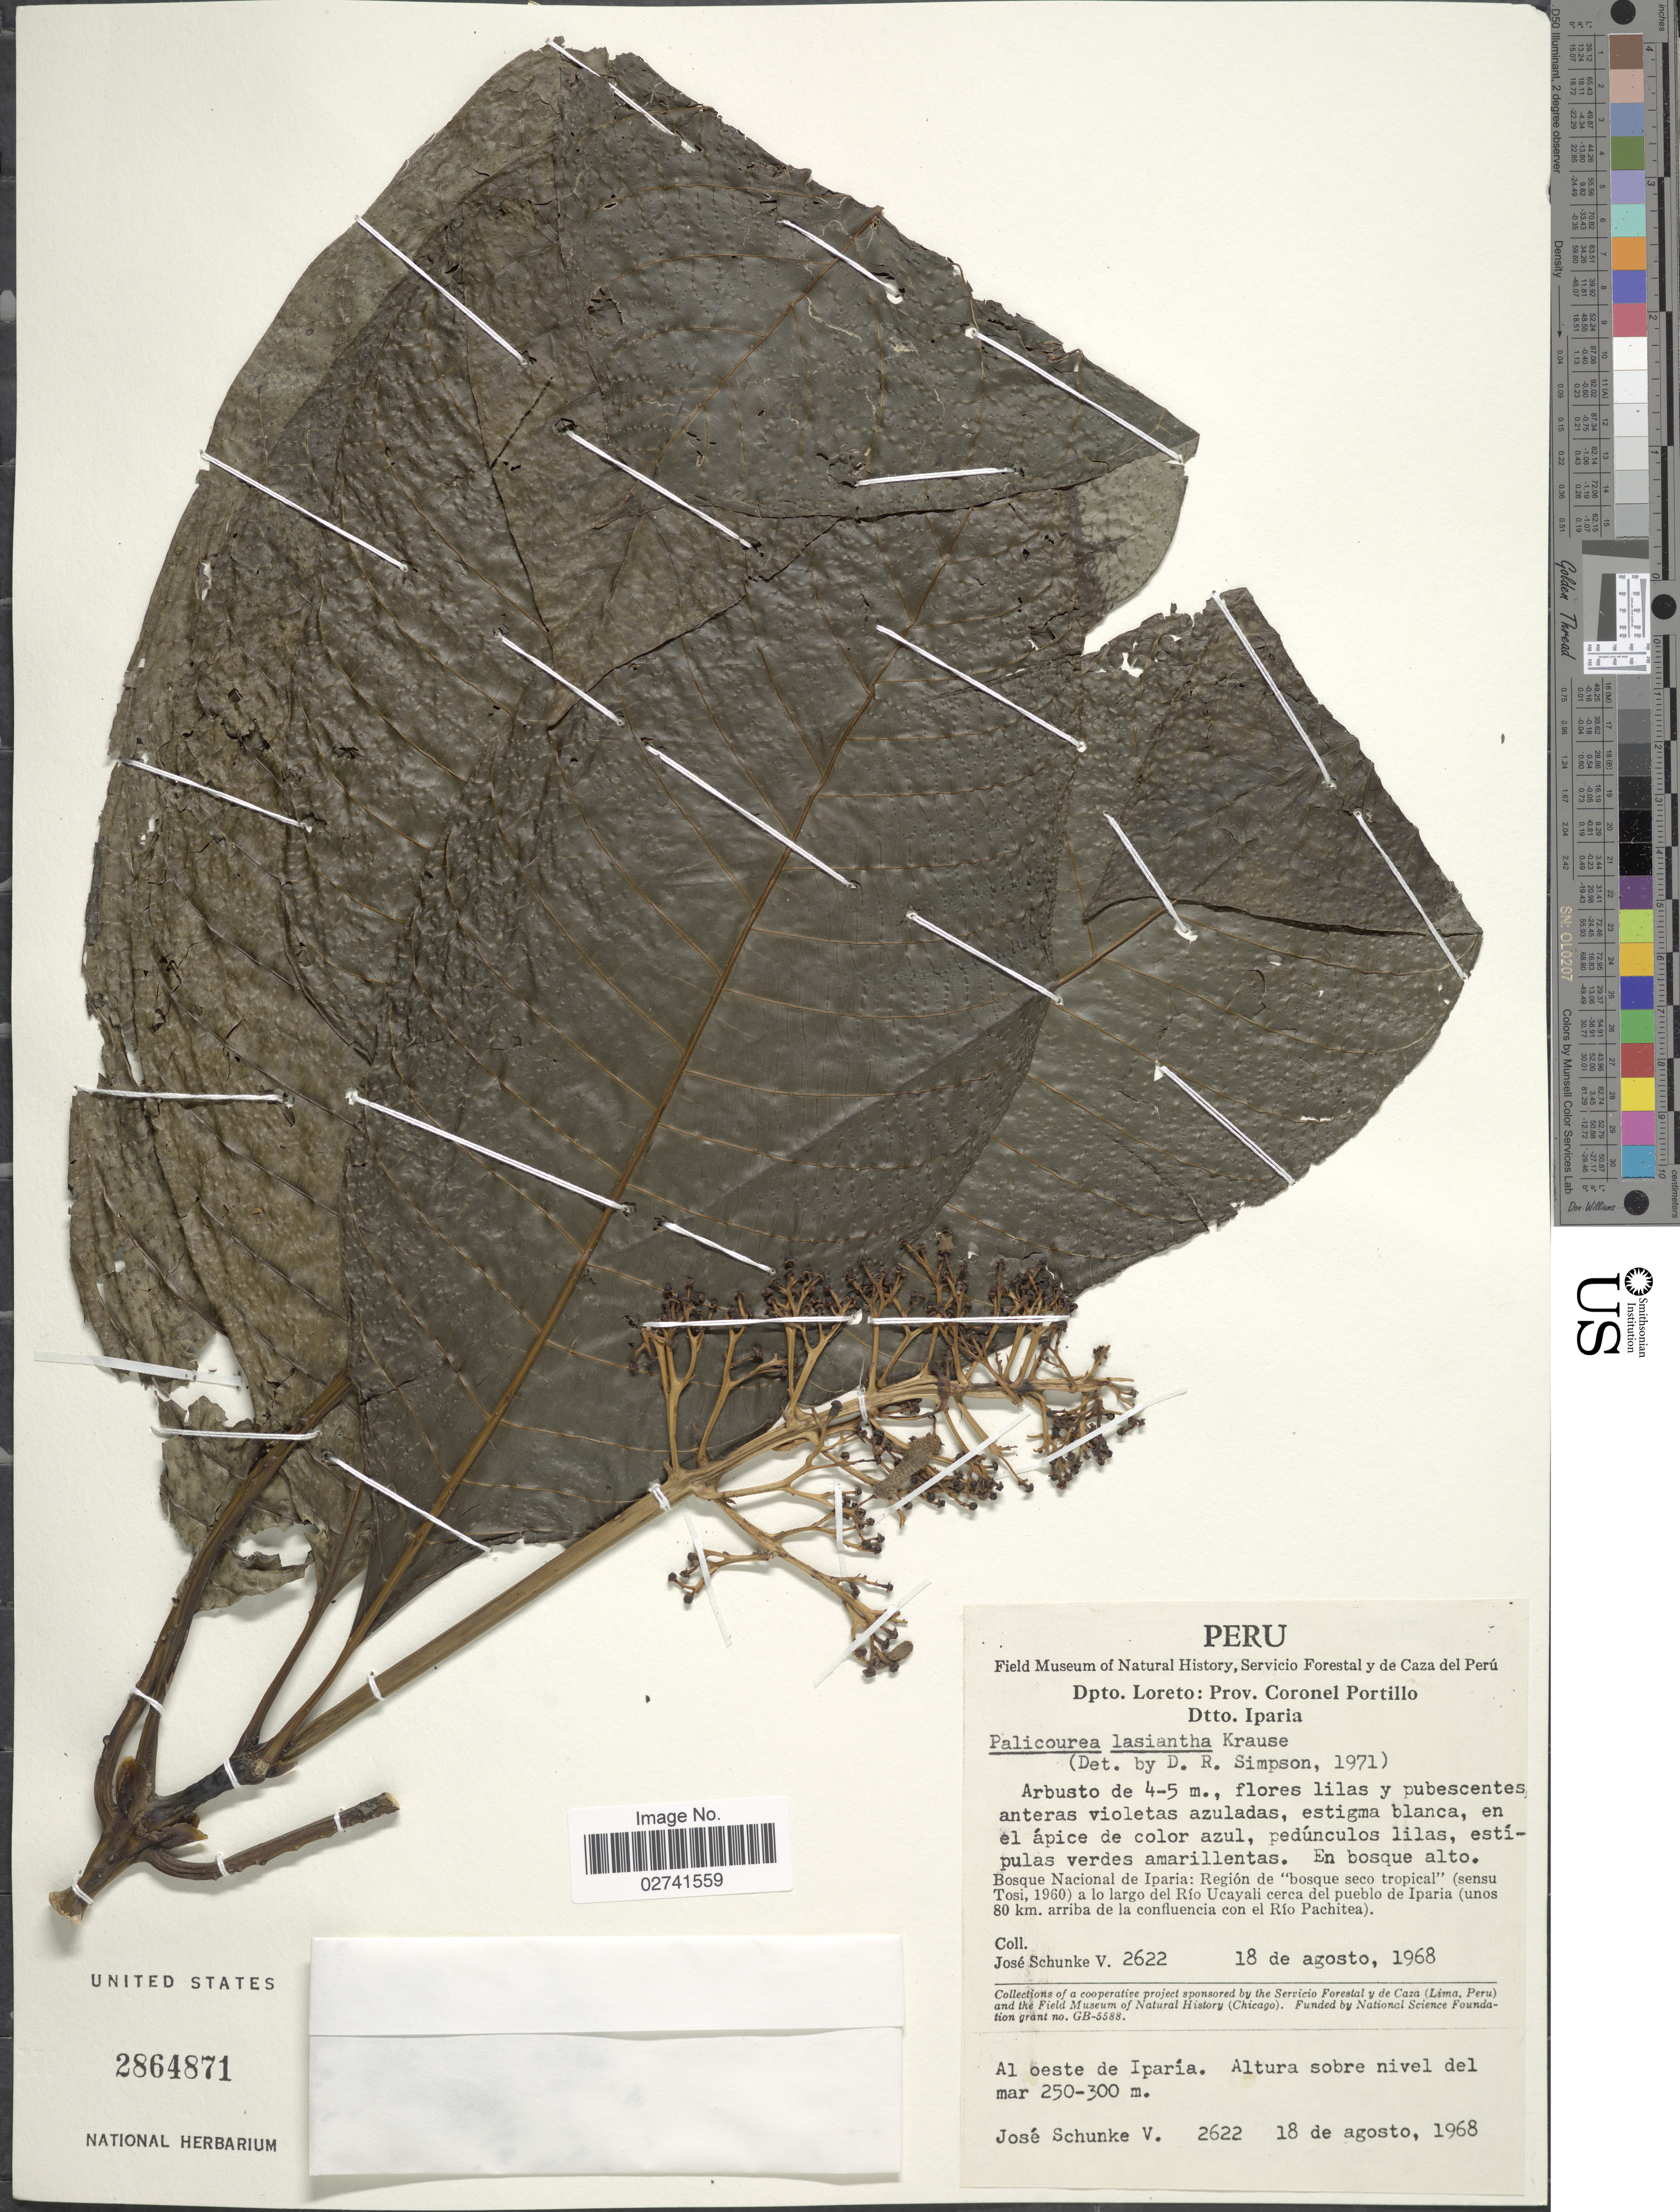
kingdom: Plantae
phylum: Tracheophyta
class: Magnoliopsida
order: Gentianales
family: Rubiaceae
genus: Palicourea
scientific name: Palicourea lasiantha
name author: Krause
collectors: J. Schunke Vigo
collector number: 2622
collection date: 1968-08-18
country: Peru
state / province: Loreto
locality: Dpto. Loreto: Prov. Coronel Portillo Dtto Iparia. En bosque alto. Bosque Nacional de Iparia: Región de 'bosque seco tropical' a lo largo del Río Ucayali cerca del pueblo de Iparia(a unos 80 arriba de la confluencia con el Río Pachitea)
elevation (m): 250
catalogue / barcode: US 2864871